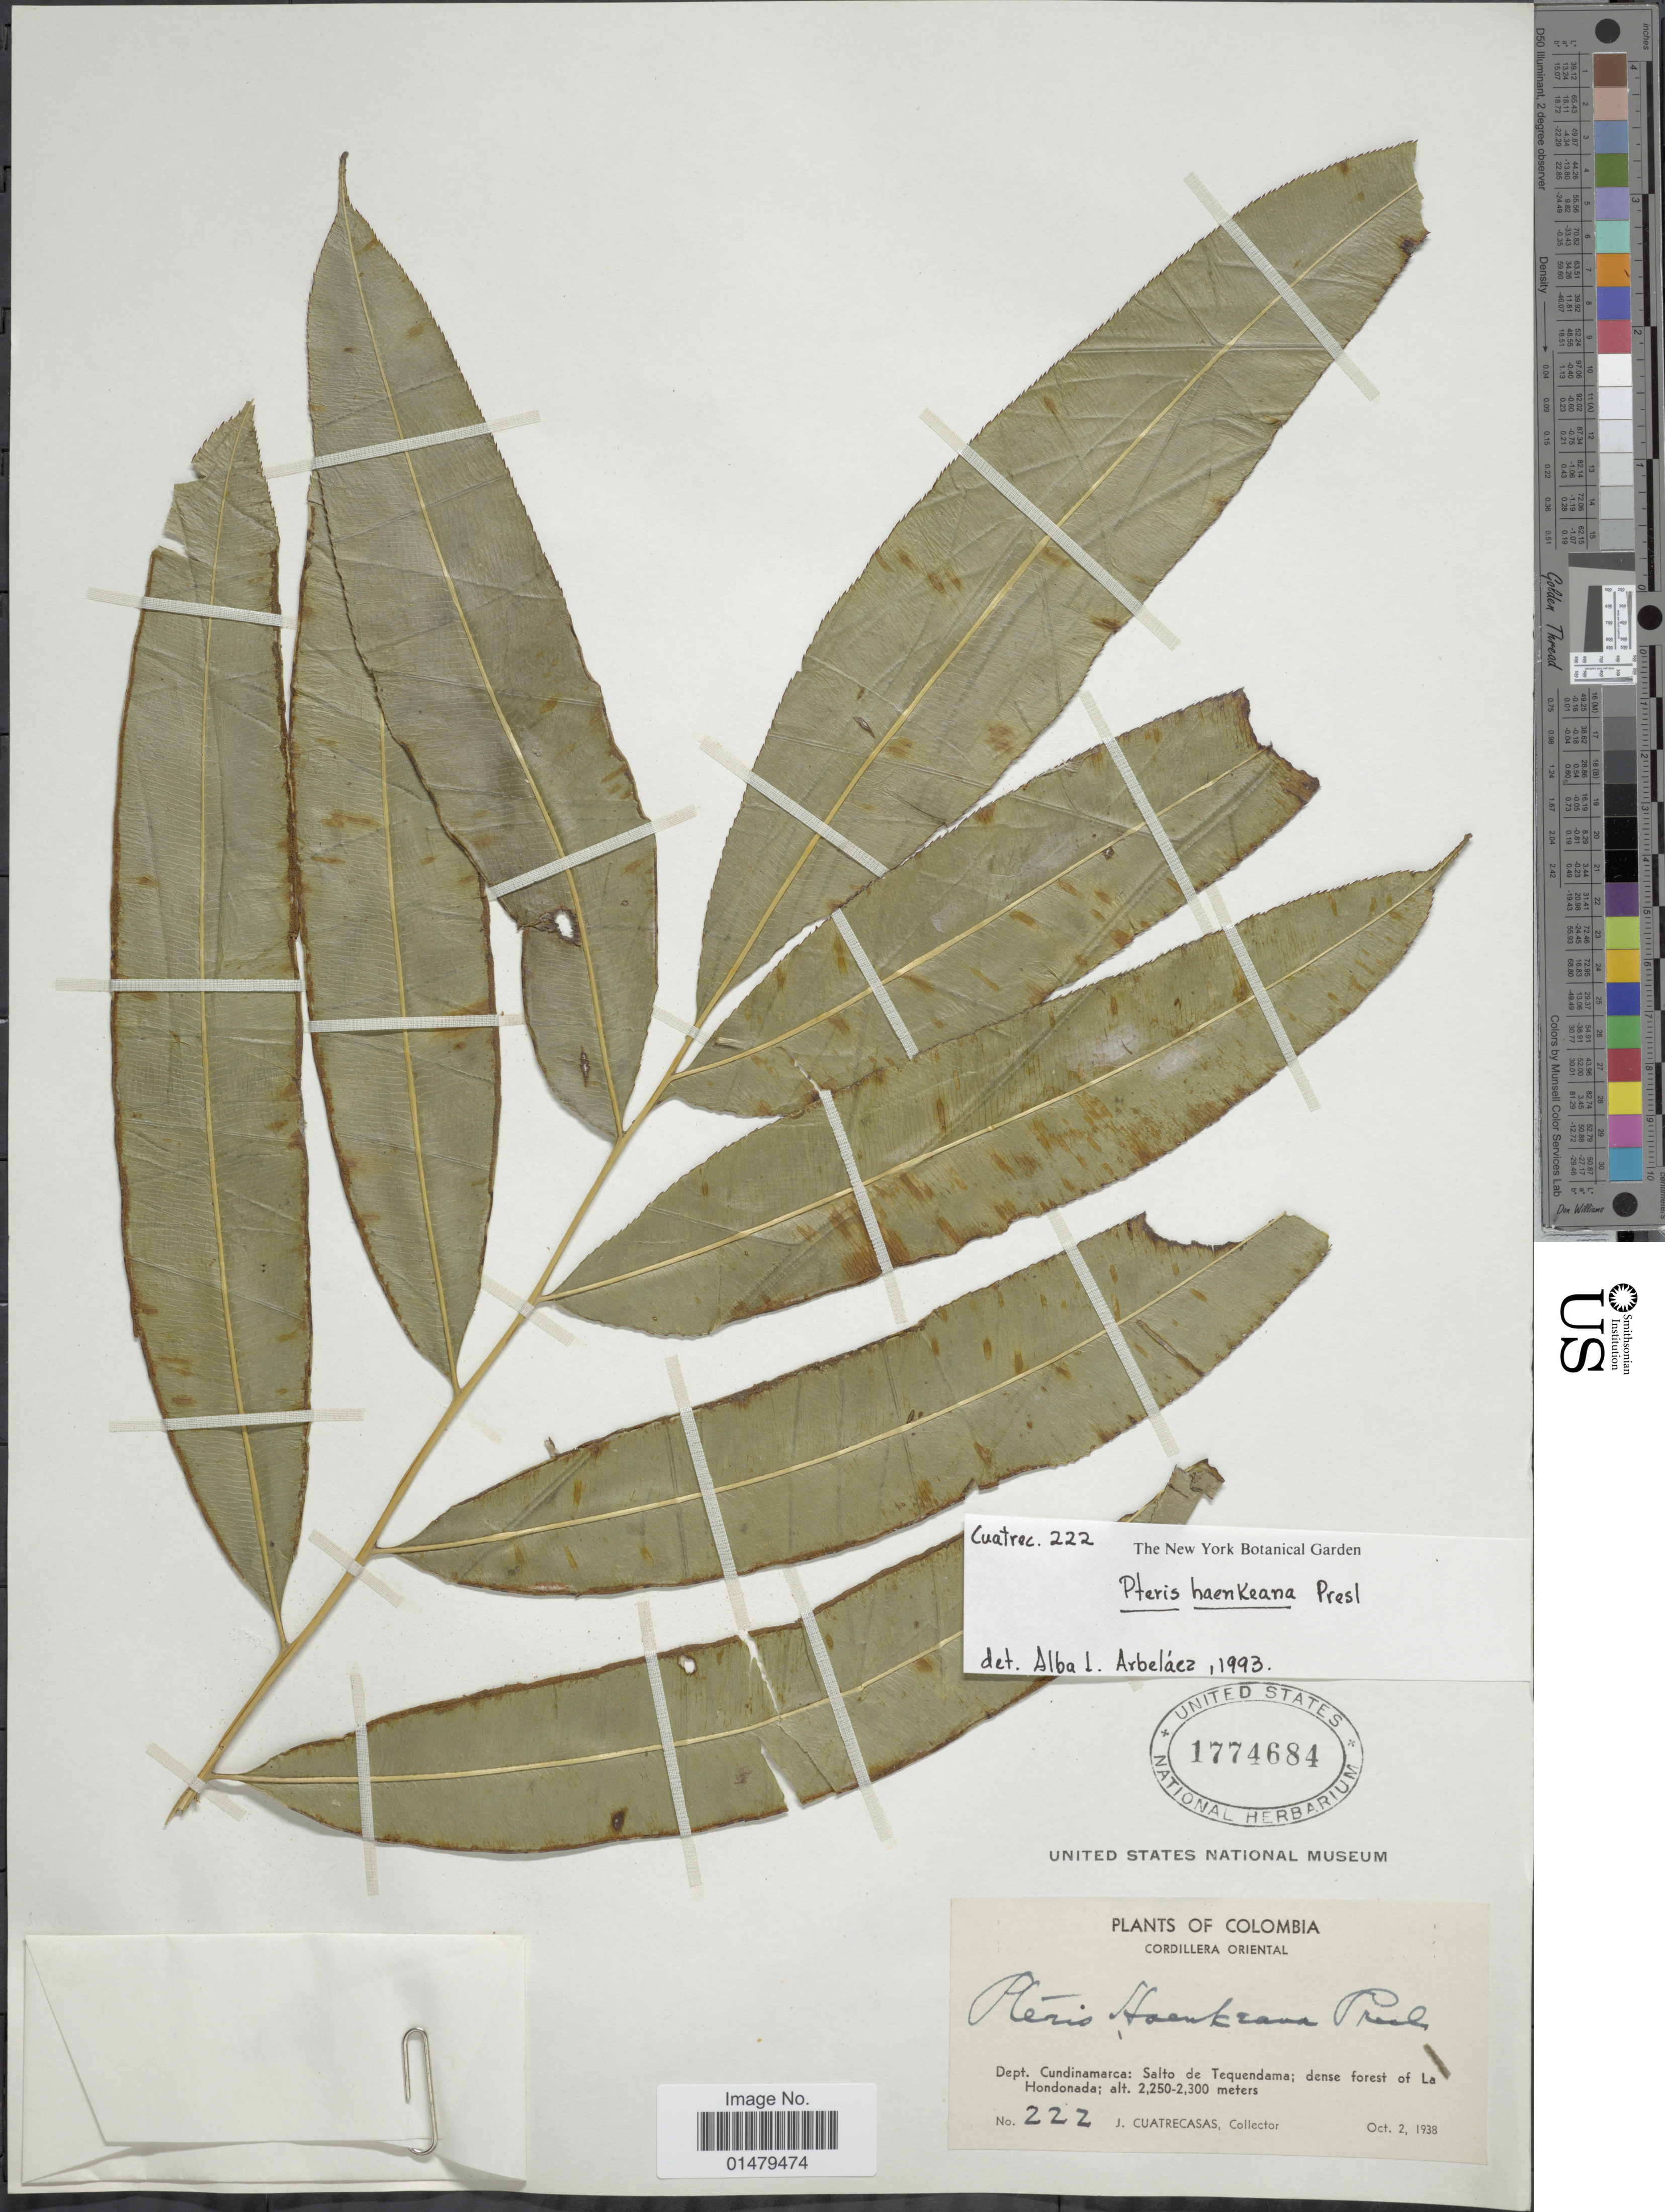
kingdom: Plantae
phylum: Tracheophyta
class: Polypodiopsida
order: Polypodiales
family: Pteridaceae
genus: Pteris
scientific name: Pteris haenkeana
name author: C. Presl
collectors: J. Cuatrecasas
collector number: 222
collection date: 1938-10-02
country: Colombia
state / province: Cundinamarca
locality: Dept. Cundinamarca: Salto de Tequendama; dense forest of La Hondonada.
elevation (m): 2250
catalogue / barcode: US 1774684